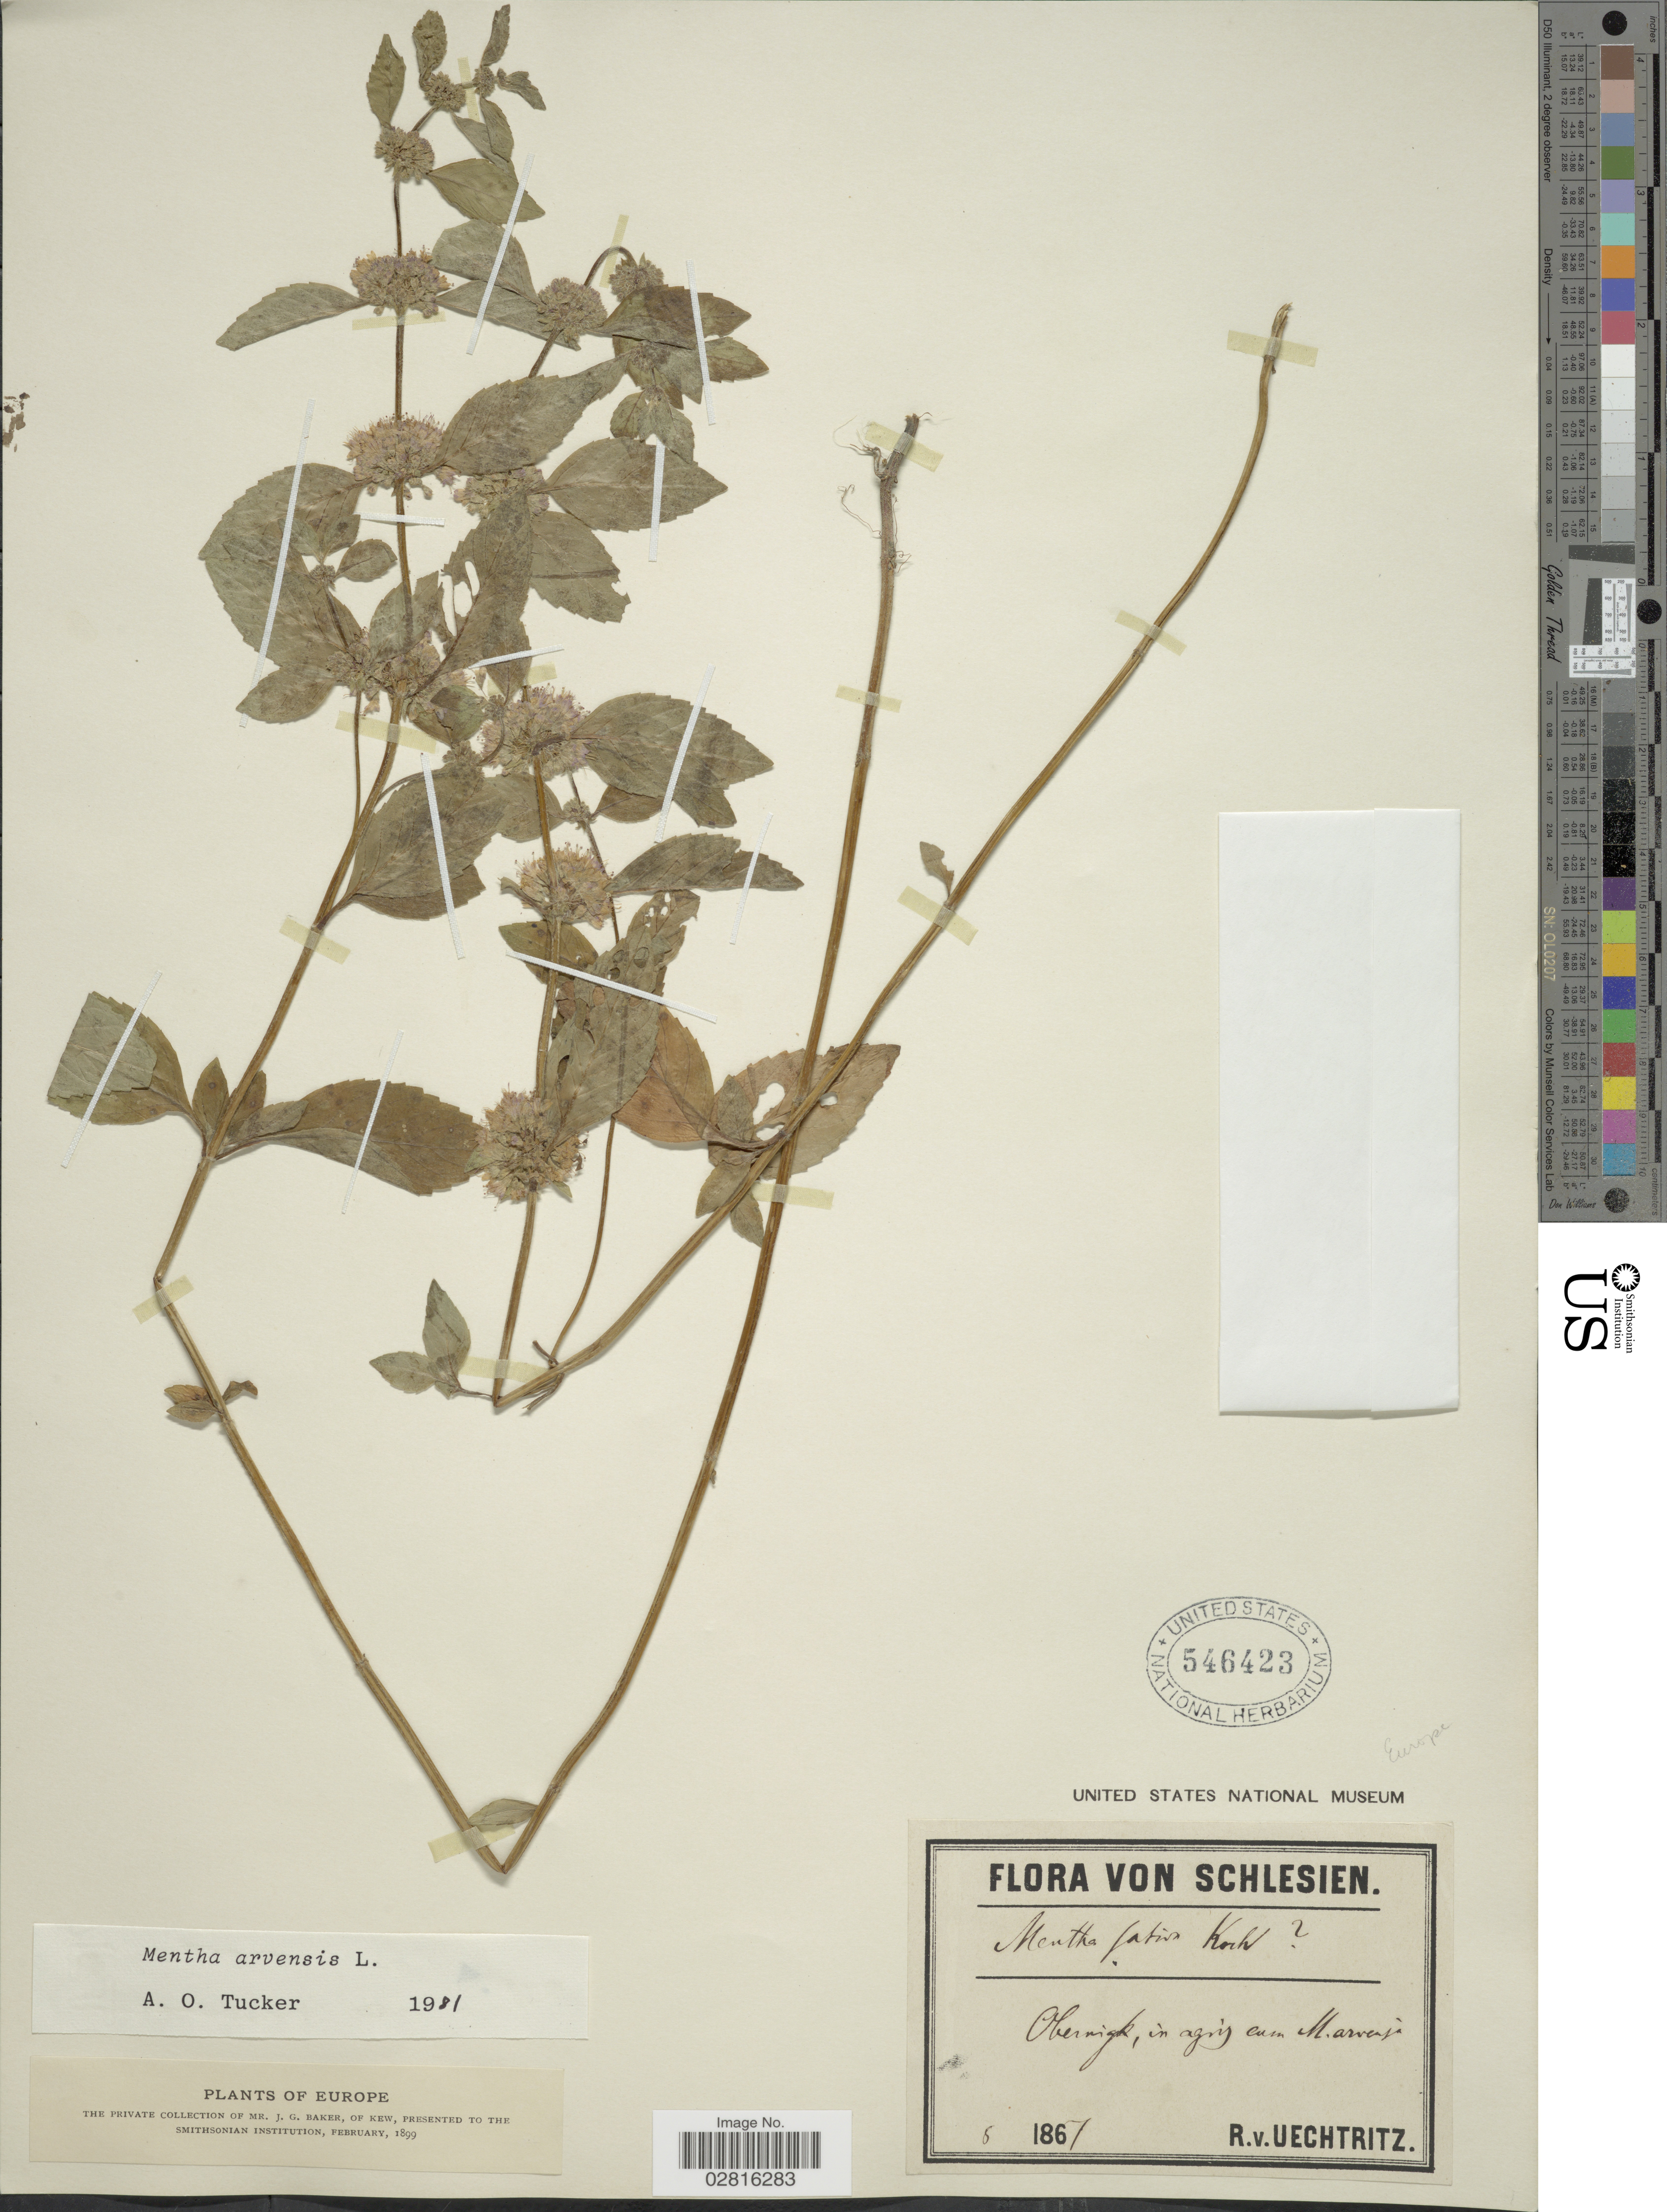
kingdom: Plantae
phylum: Tracheophyta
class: Magnoliopsida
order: Lamiales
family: Lamiaceae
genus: Mentha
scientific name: Mentha arvensis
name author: L.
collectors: R. Uechtritz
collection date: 1867-08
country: Poland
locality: Schlesien. Obernigk, in agris am Marvenja [interpreted].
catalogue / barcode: US 546423